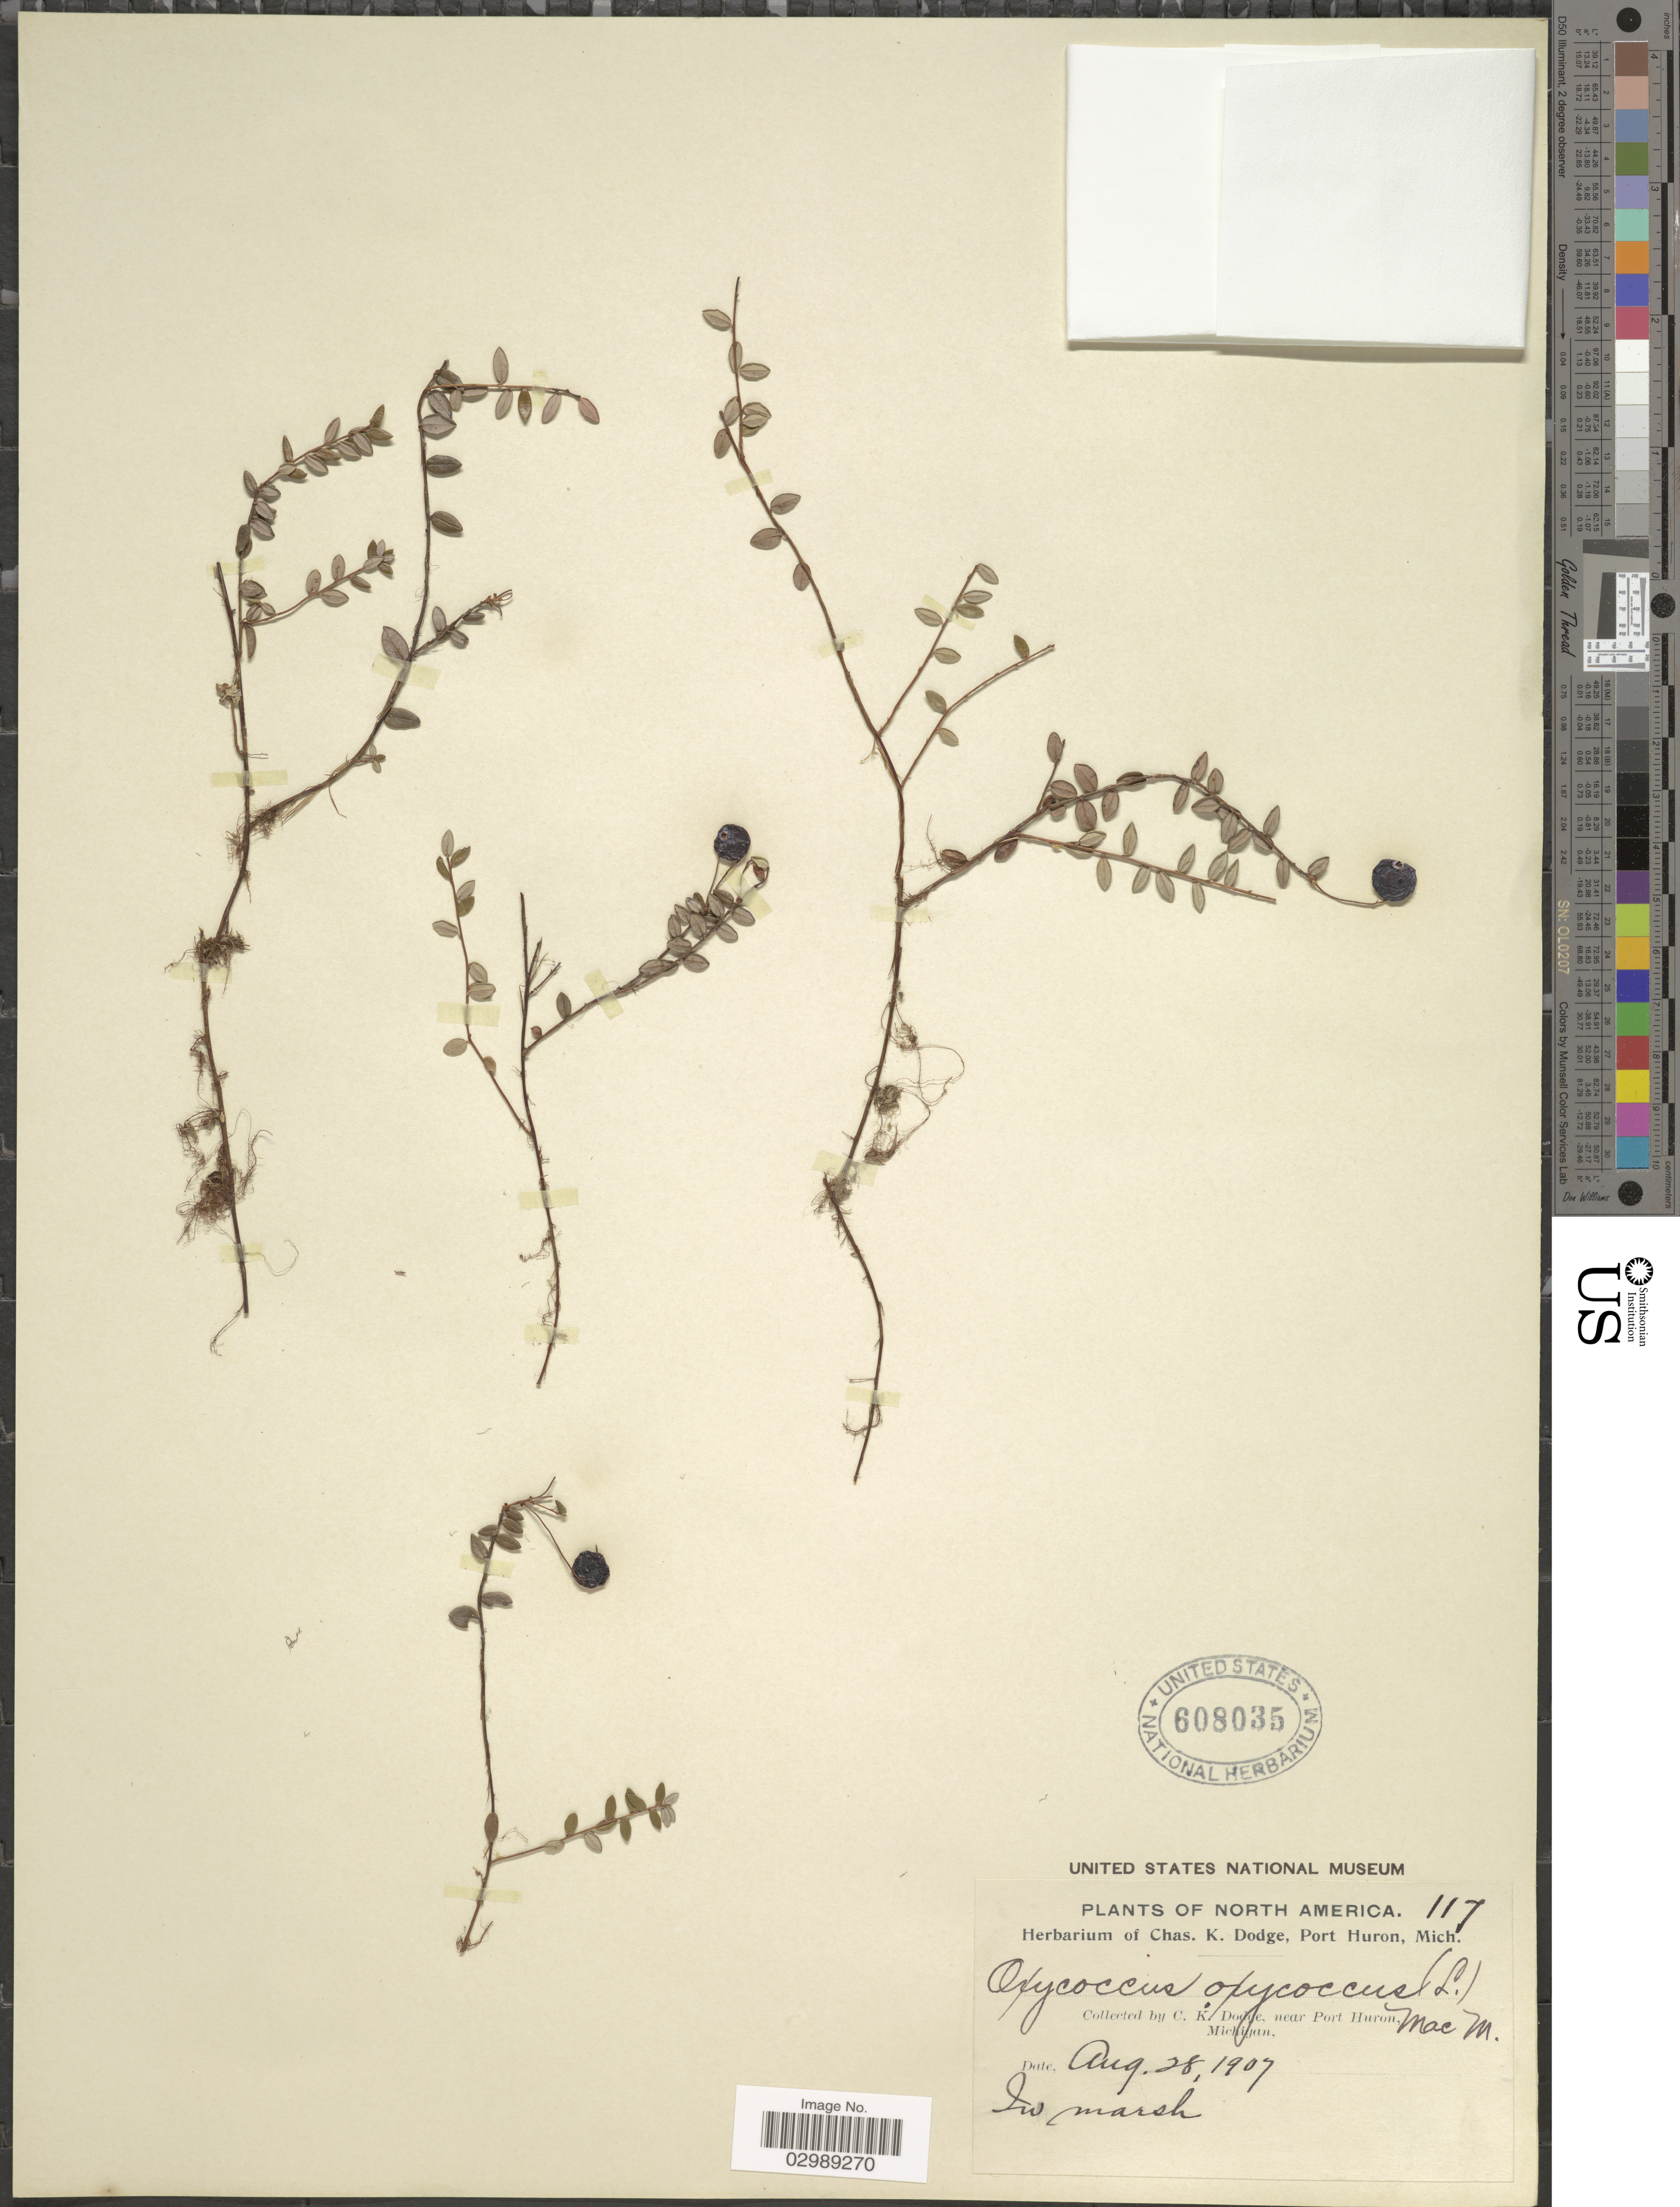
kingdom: Plantae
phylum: Tracheophyta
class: Magnoliopsida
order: Ericales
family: Ericaceae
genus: Vaccinium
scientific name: Vaccinium oxycoccos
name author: L.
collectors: C. K. Dodge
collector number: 117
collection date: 1907-08-28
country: United States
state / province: Michigan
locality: Near Port Huron.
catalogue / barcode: US 608035